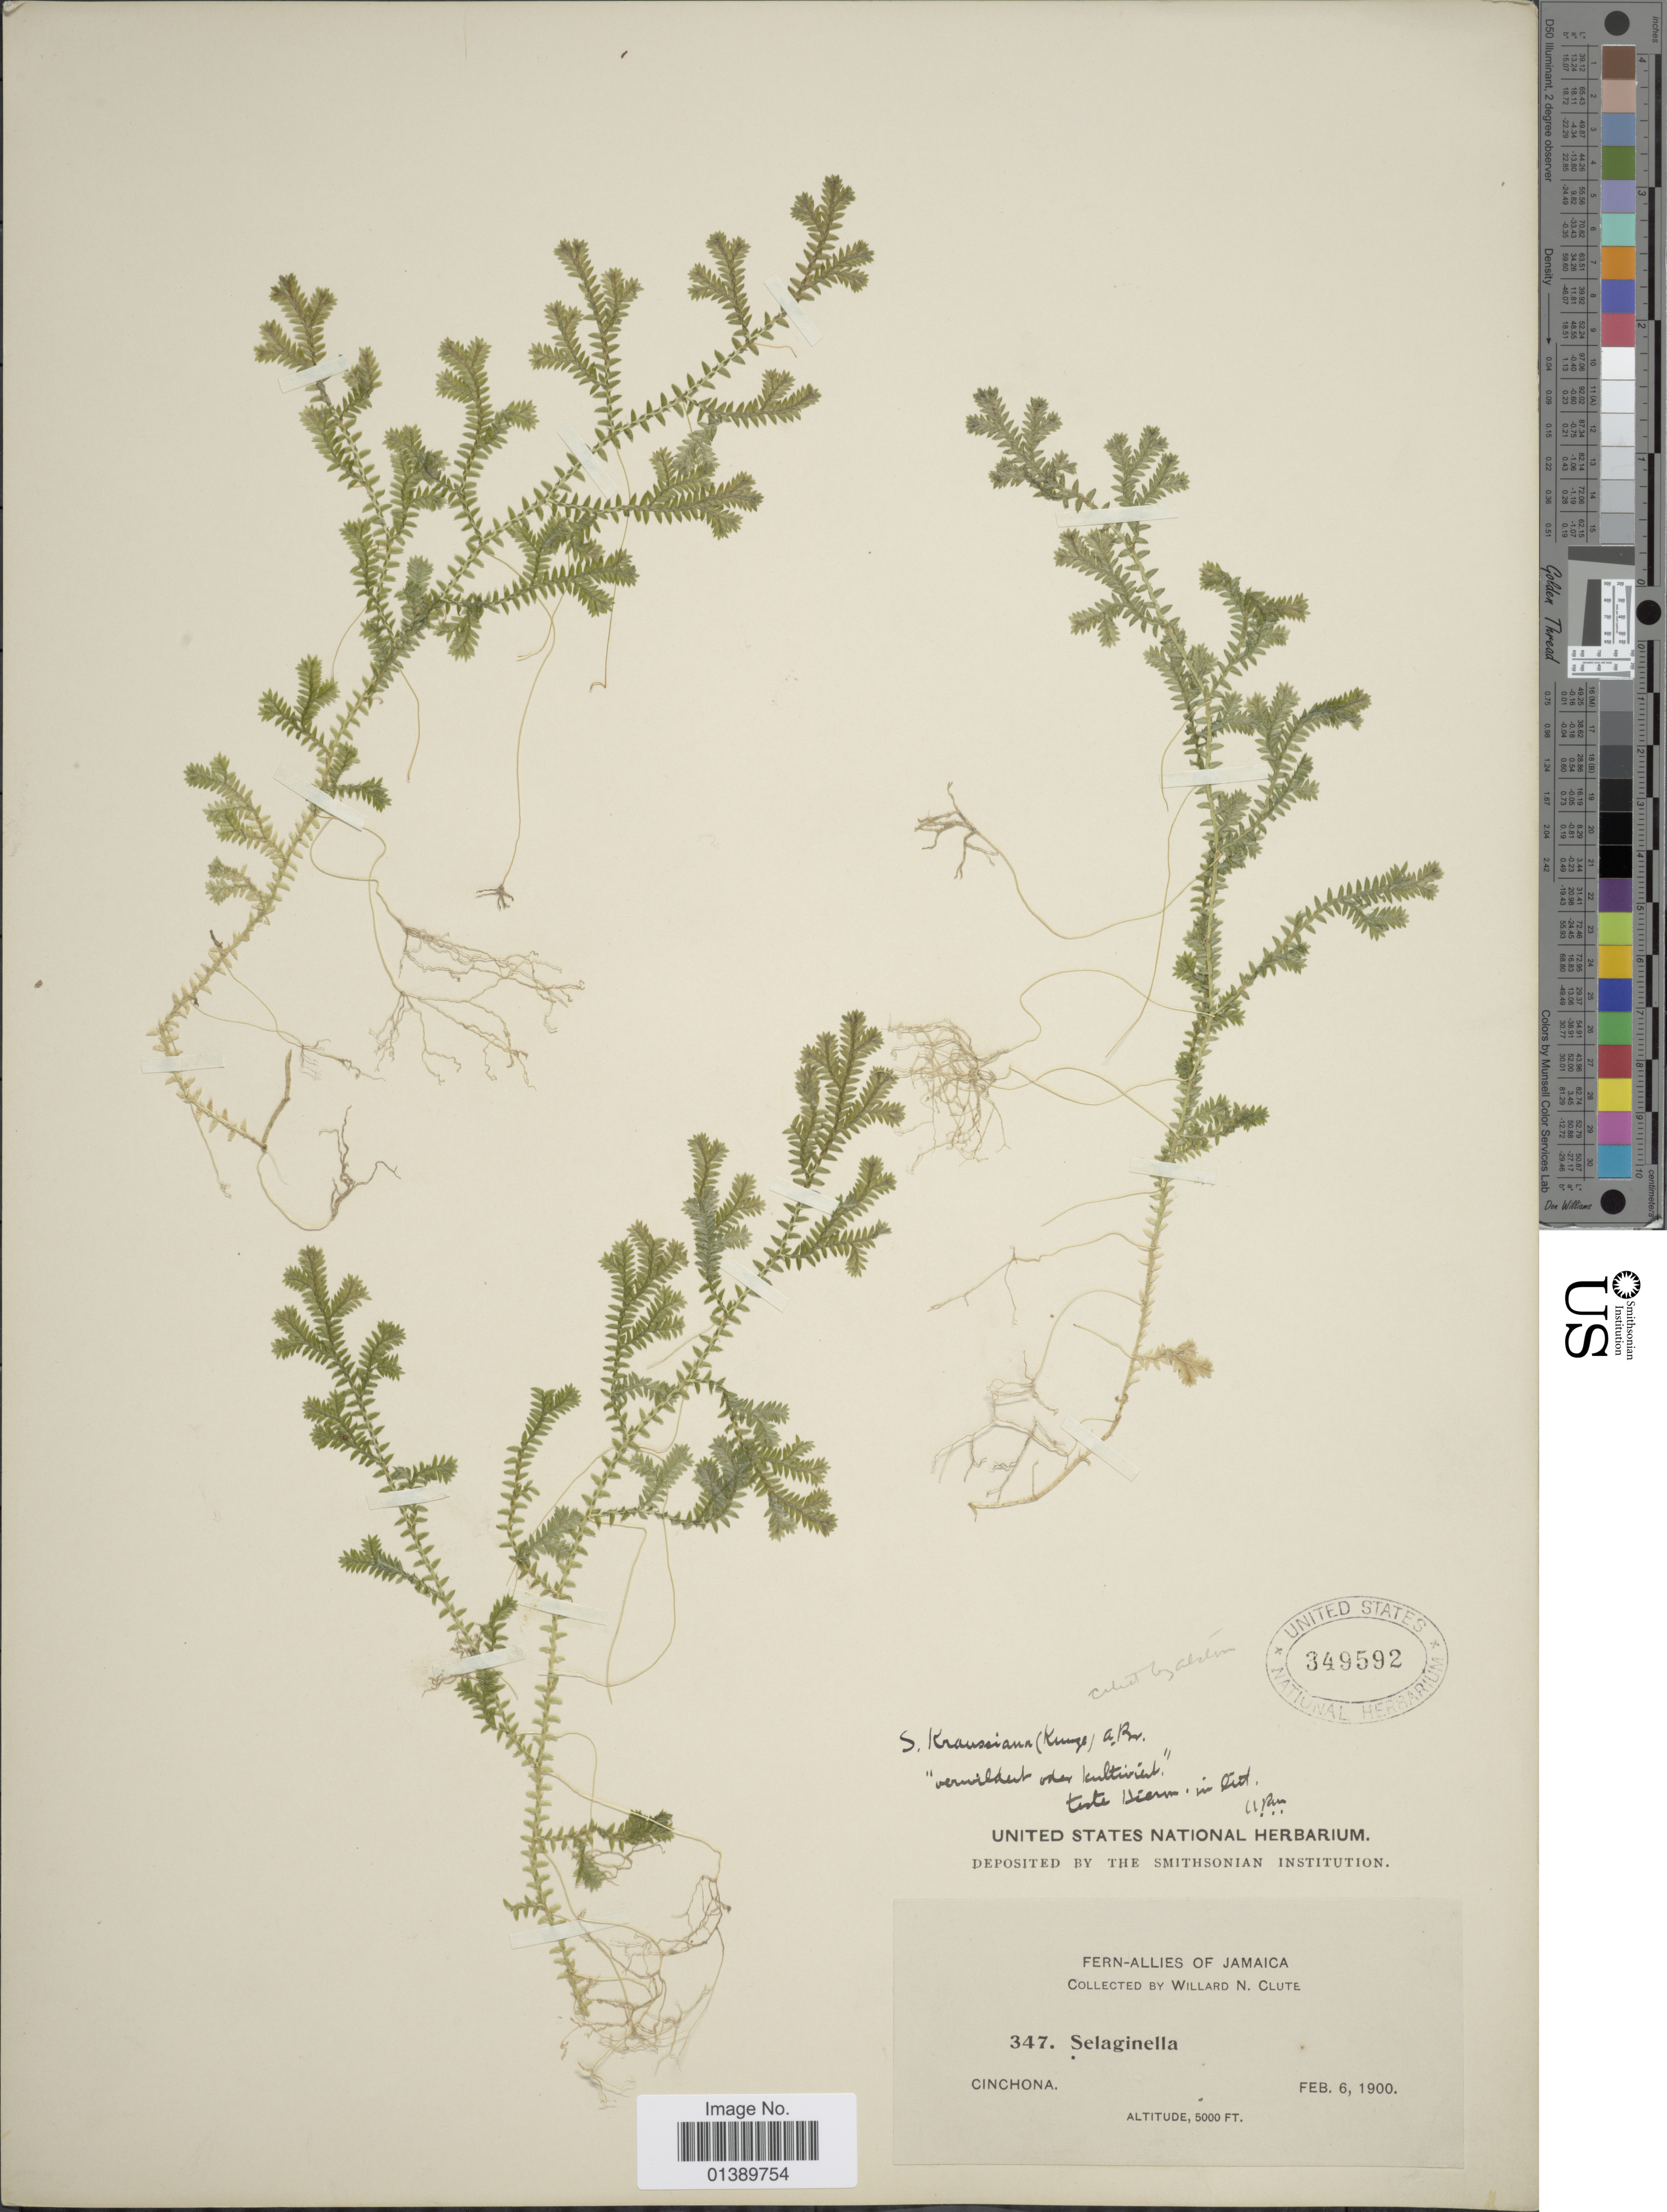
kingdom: Plantae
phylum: Tracheophyta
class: Lycopodiopsida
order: Selaginellales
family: Selaginellaceae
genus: Selaginella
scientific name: Selaginella kraussiana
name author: (Kunze) A. Braun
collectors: W. N. Clute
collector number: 347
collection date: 1900-02-06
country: Jamaica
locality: Cinchona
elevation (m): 1524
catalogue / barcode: US 349592